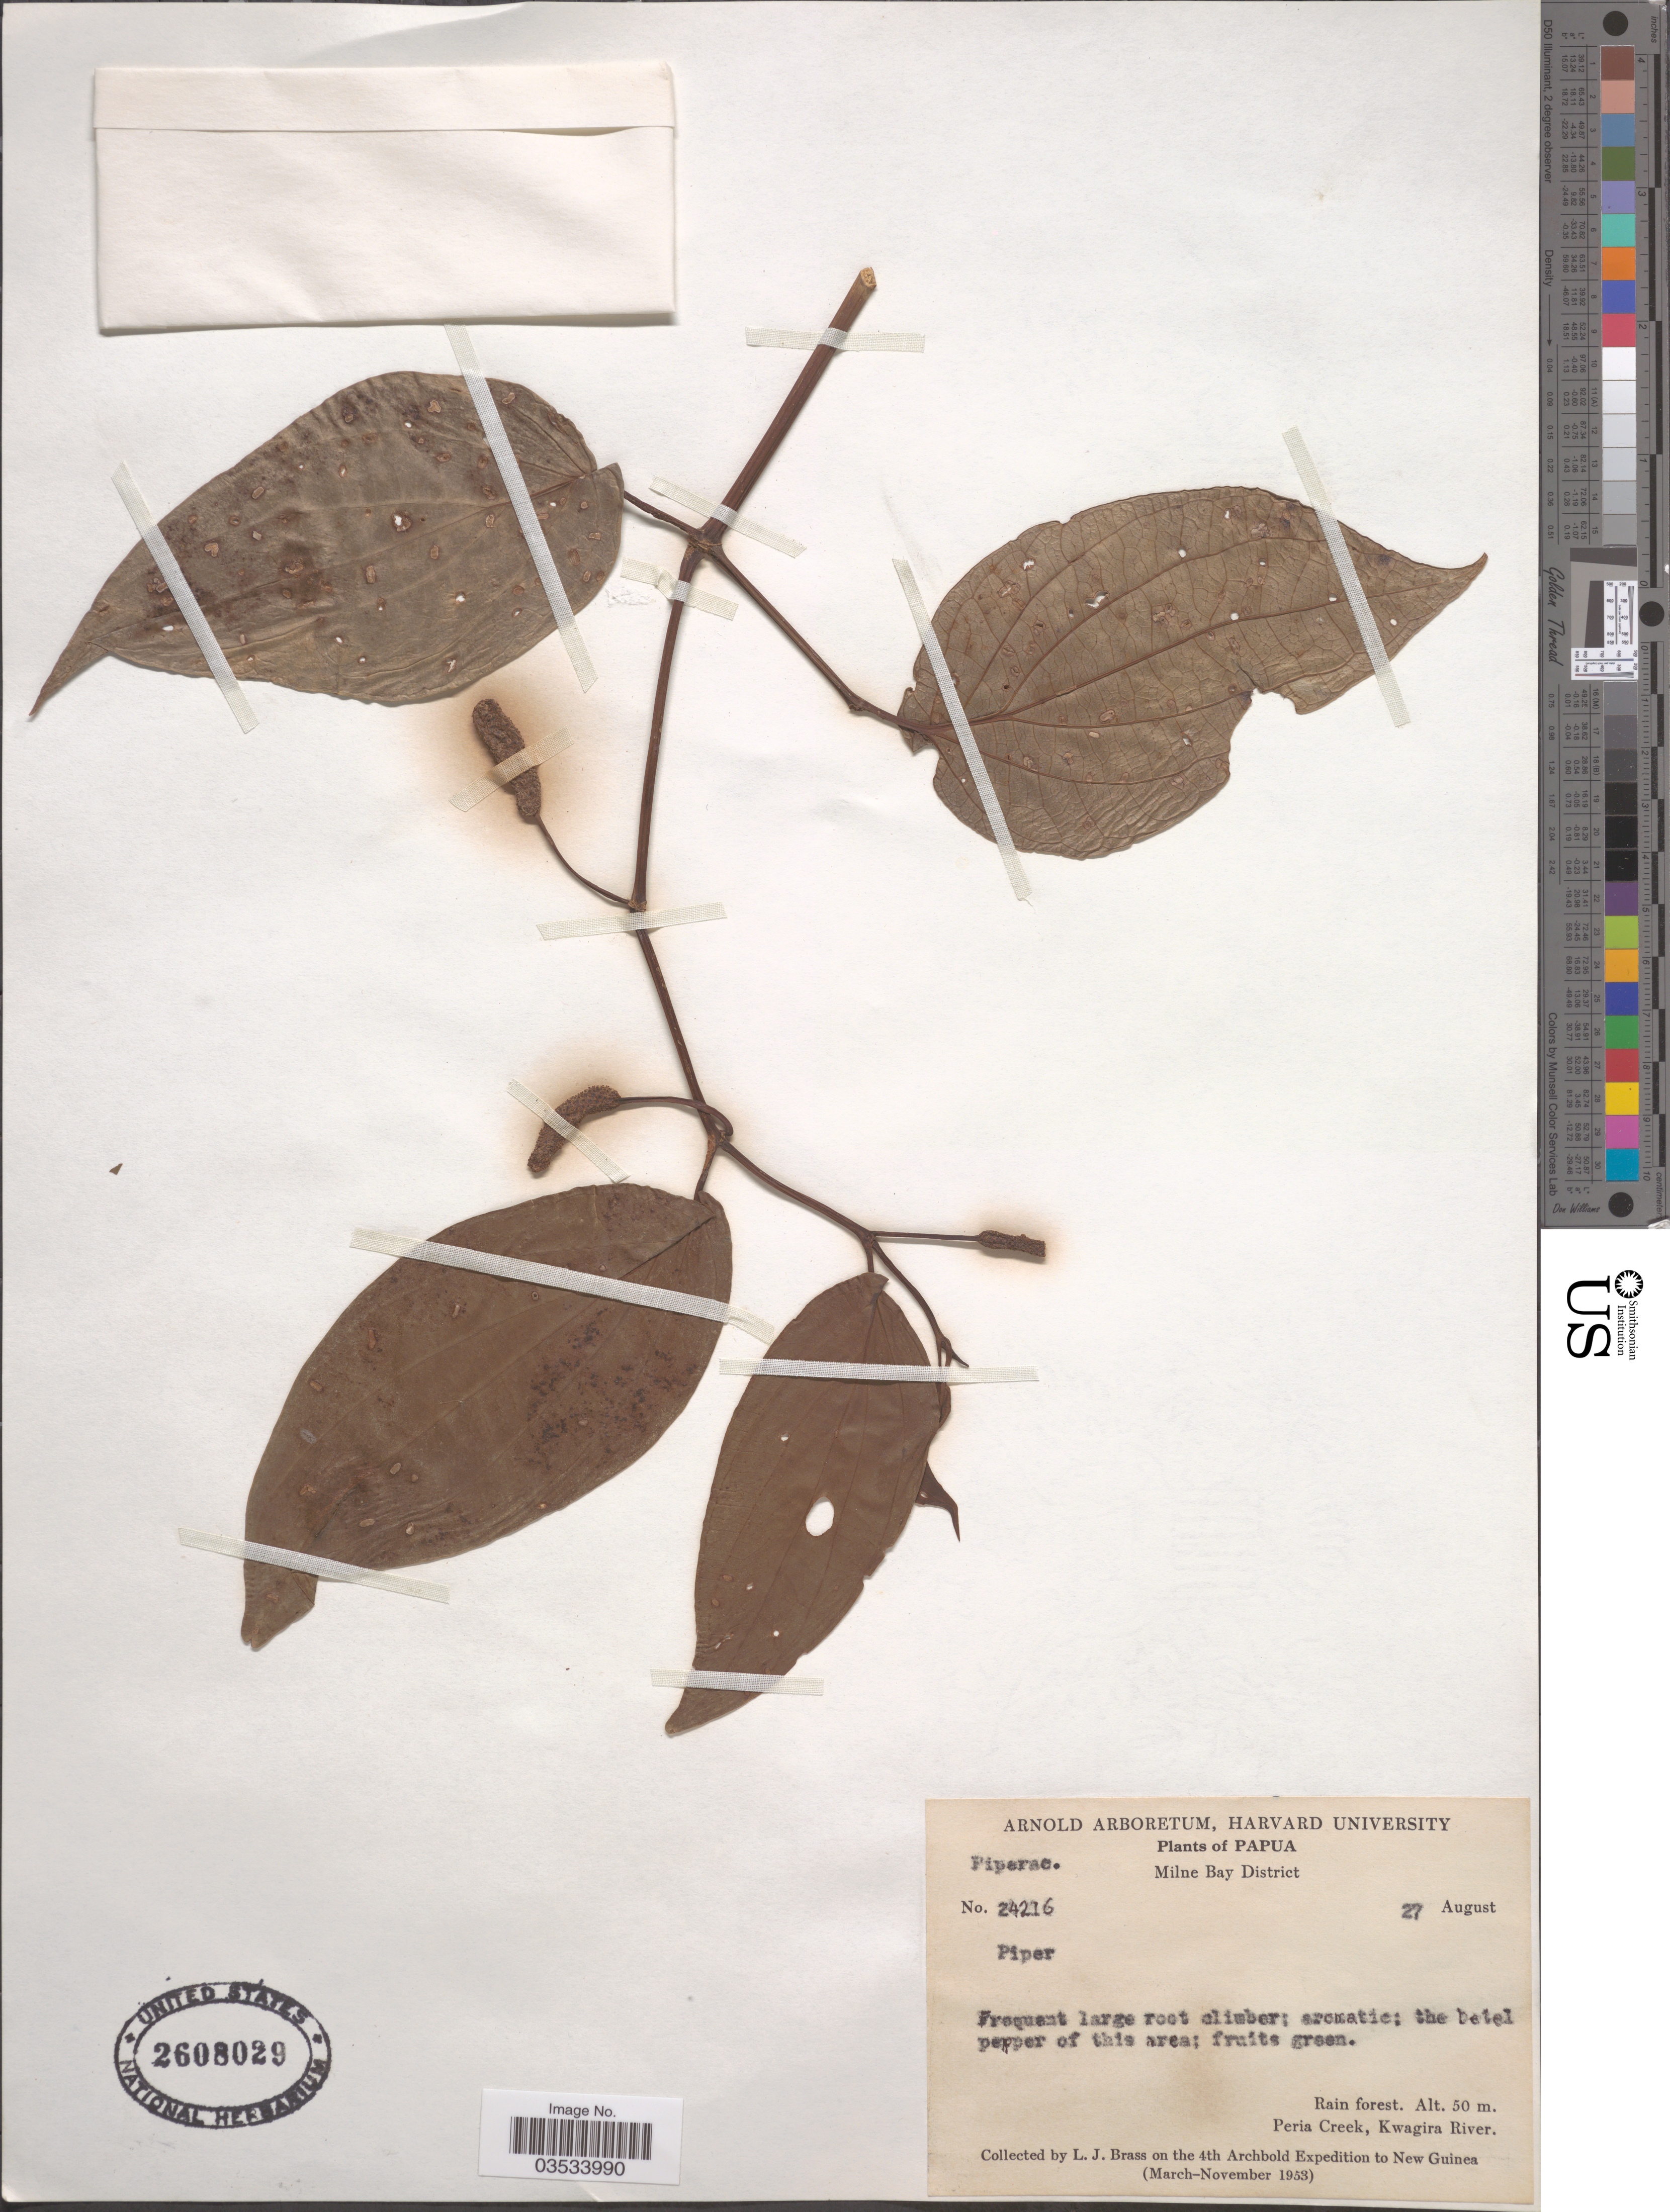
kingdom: Plantae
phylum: Tracheophyta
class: Magnoliopsida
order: Piperales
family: Piperaceae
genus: Piper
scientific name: Piper sp.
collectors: L. J. Brass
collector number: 24216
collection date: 1953-08-27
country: Papua New Guinea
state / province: Milne Bay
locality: Papua. Milne Bay District. Peria Creek, Kwagira River. New Guinea.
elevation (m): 50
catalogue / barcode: US 2608029